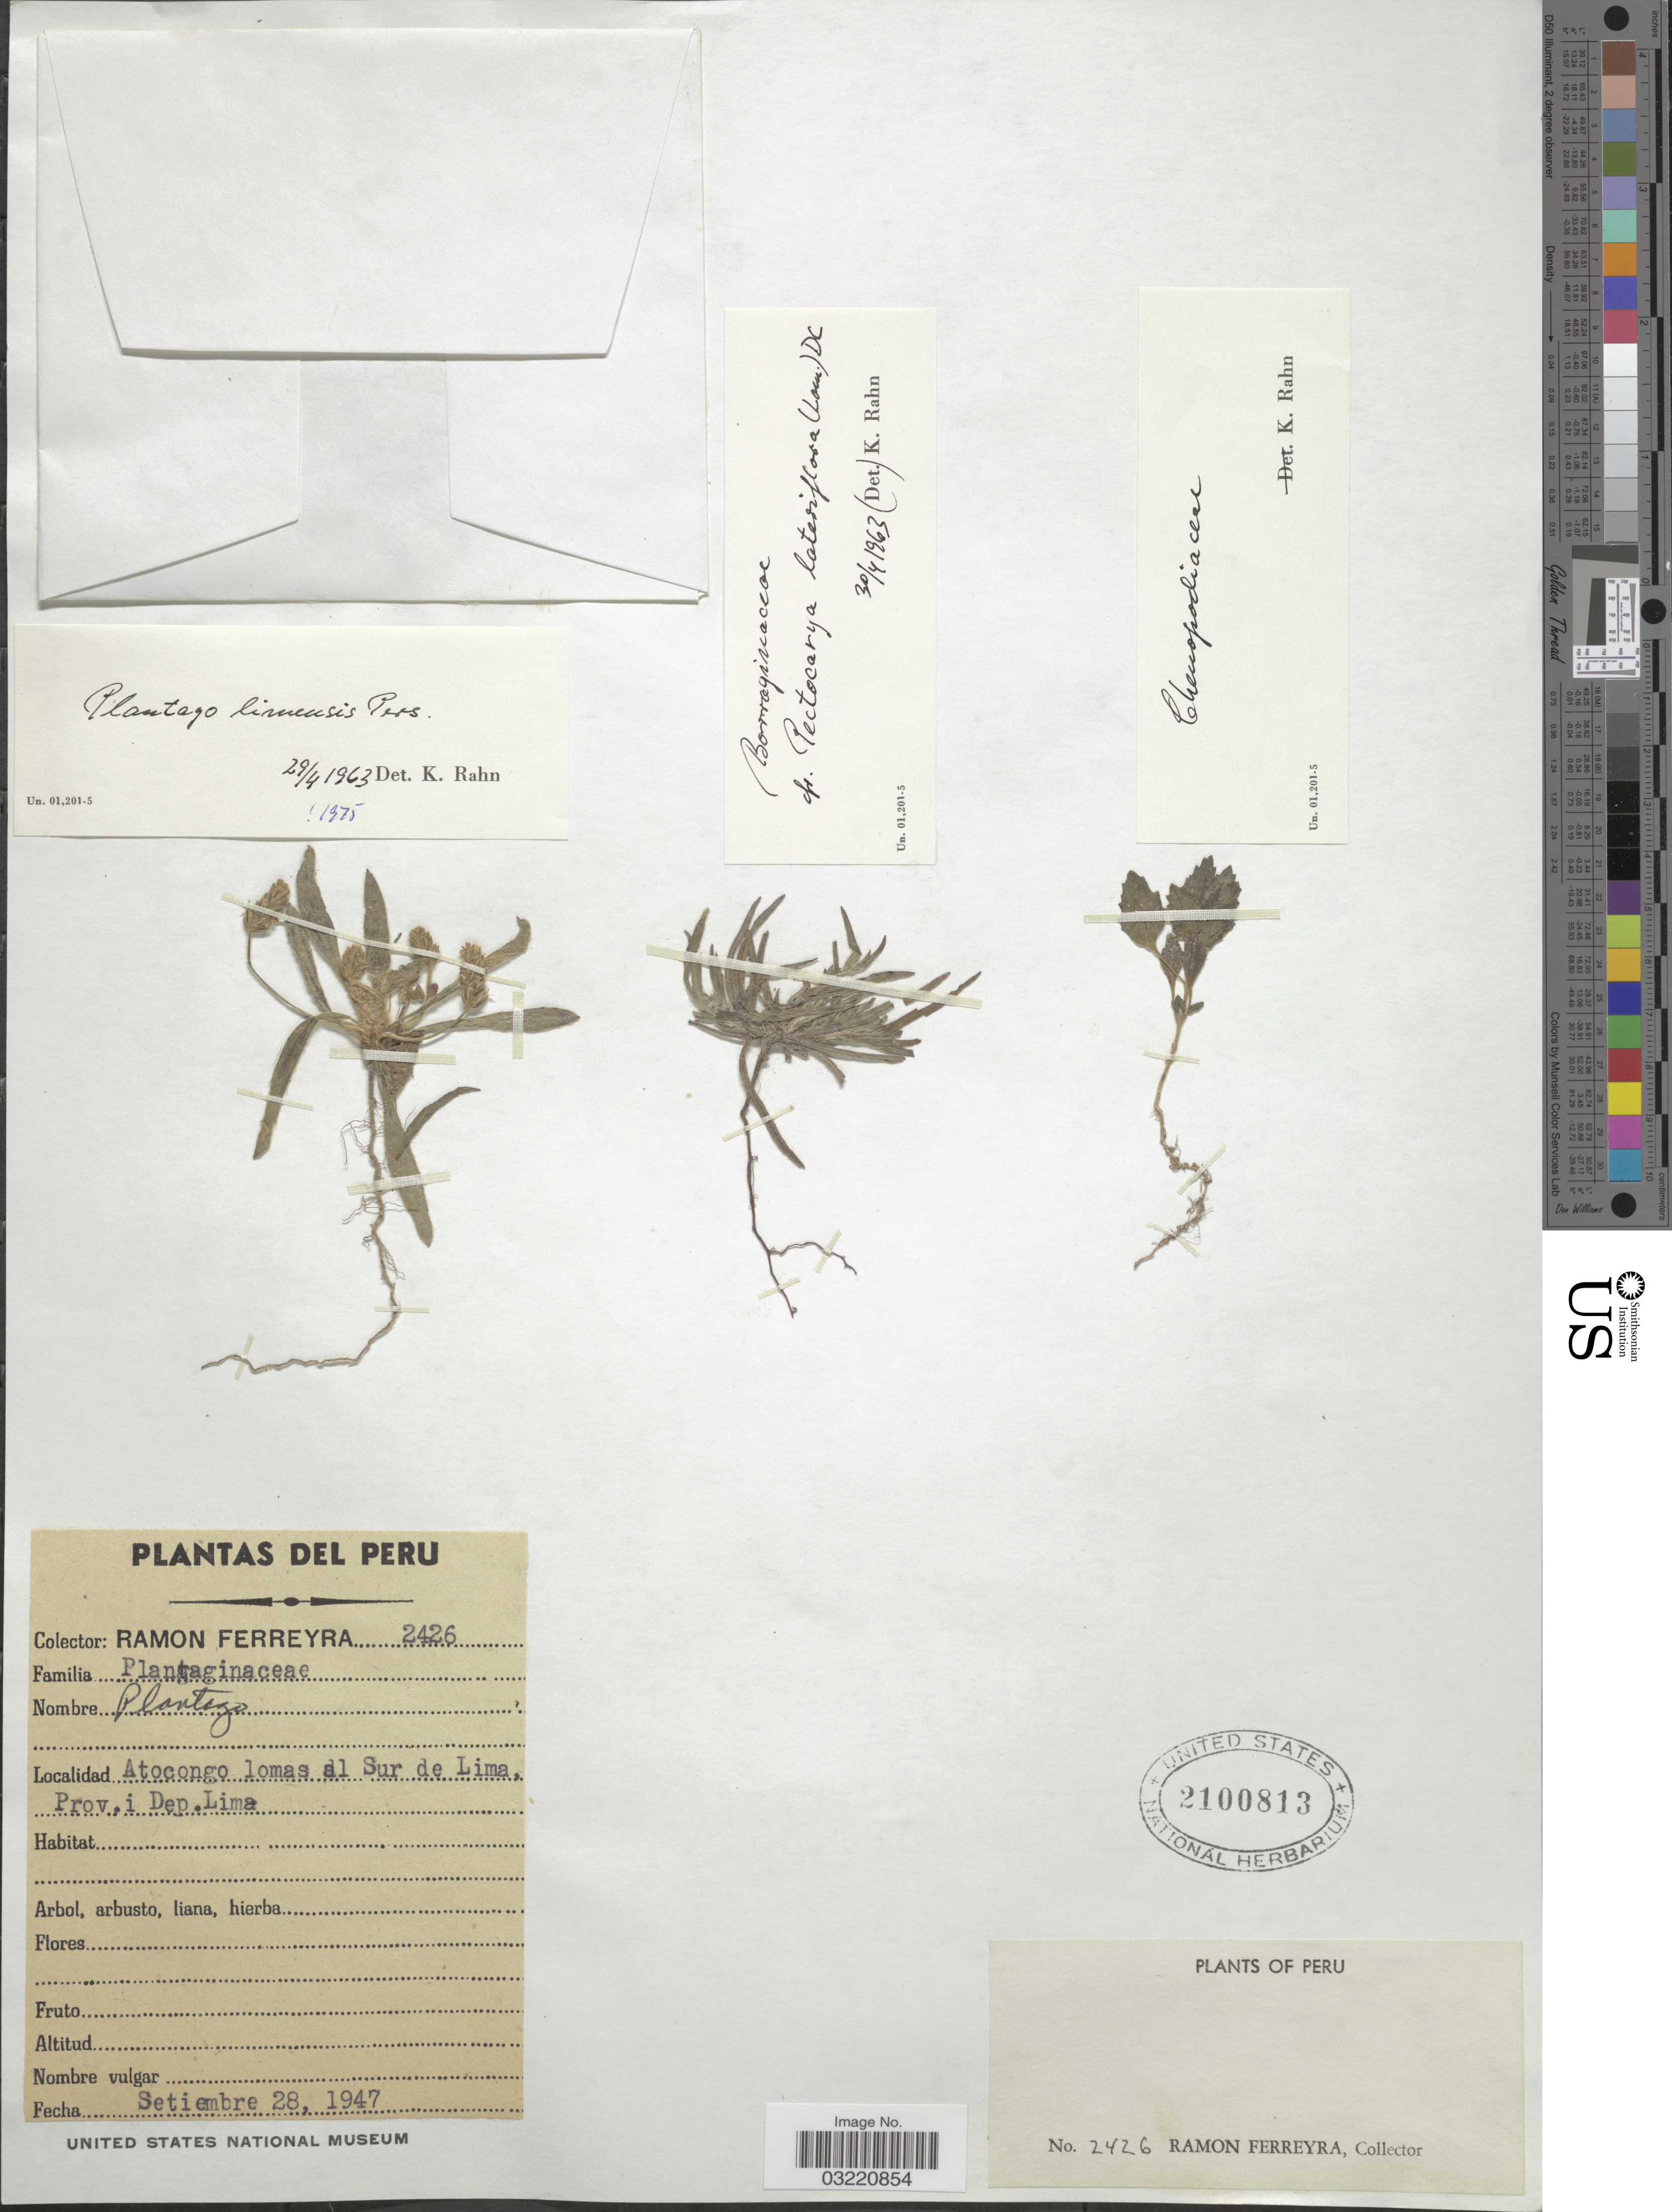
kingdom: Plantae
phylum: Tracheophyta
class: Magnoliopsida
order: Lamiales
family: Plantaginaceae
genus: Plantago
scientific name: Plantago limensis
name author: Pers.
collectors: R. A. Ferreyra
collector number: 2426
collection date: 1947-09-28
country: Peru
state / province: Lima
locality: Atocongo lomas al Sur de Lima, Prov. i Dep. Lima.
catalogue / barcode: US 2100813